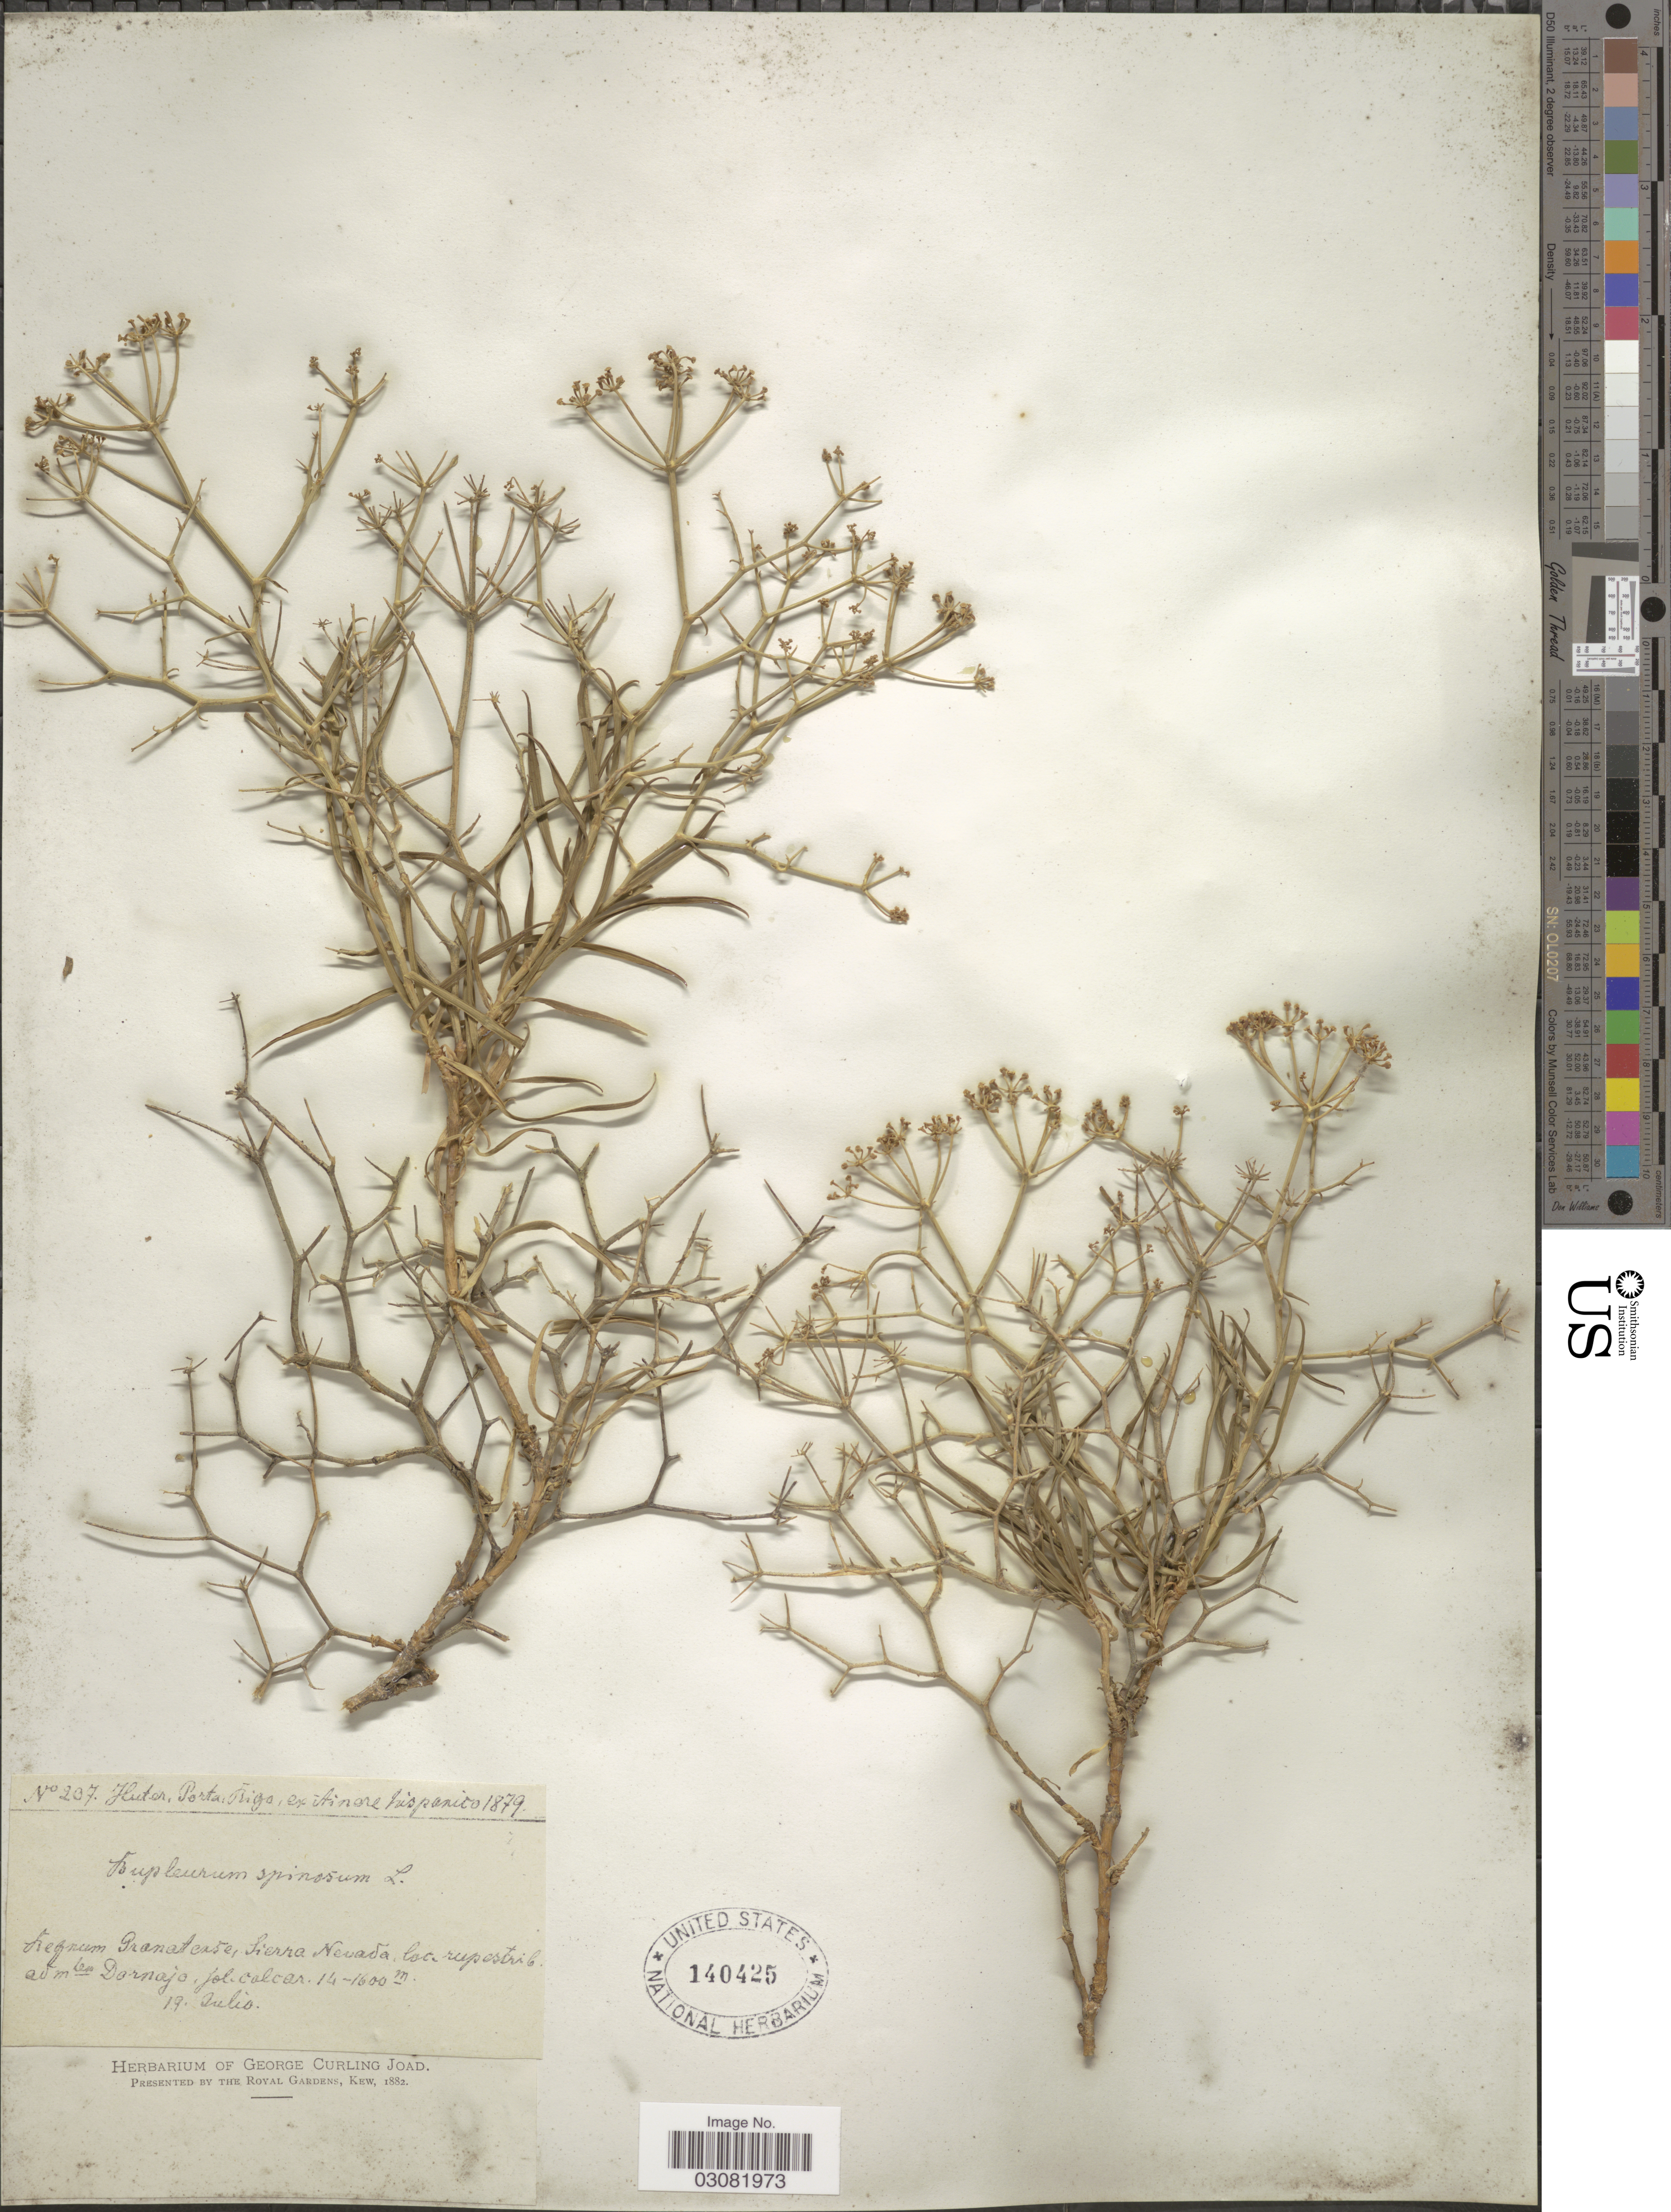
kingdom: Plantae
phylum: Tracheophyta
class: Magnoliopsida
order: Apiales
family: Apiaceae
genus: Bupleurum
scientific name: Bupleurum spinosum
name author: Gouan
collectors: -. Huter, -- Porta & -- Rigo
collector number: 207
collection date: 1879-07-19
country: Spain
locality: Hispanico. Regnum Pranatense, Sierra Nevada, loc. rupestrib. ad mtem Dornajo.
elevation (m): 1400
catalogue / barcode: US 140425